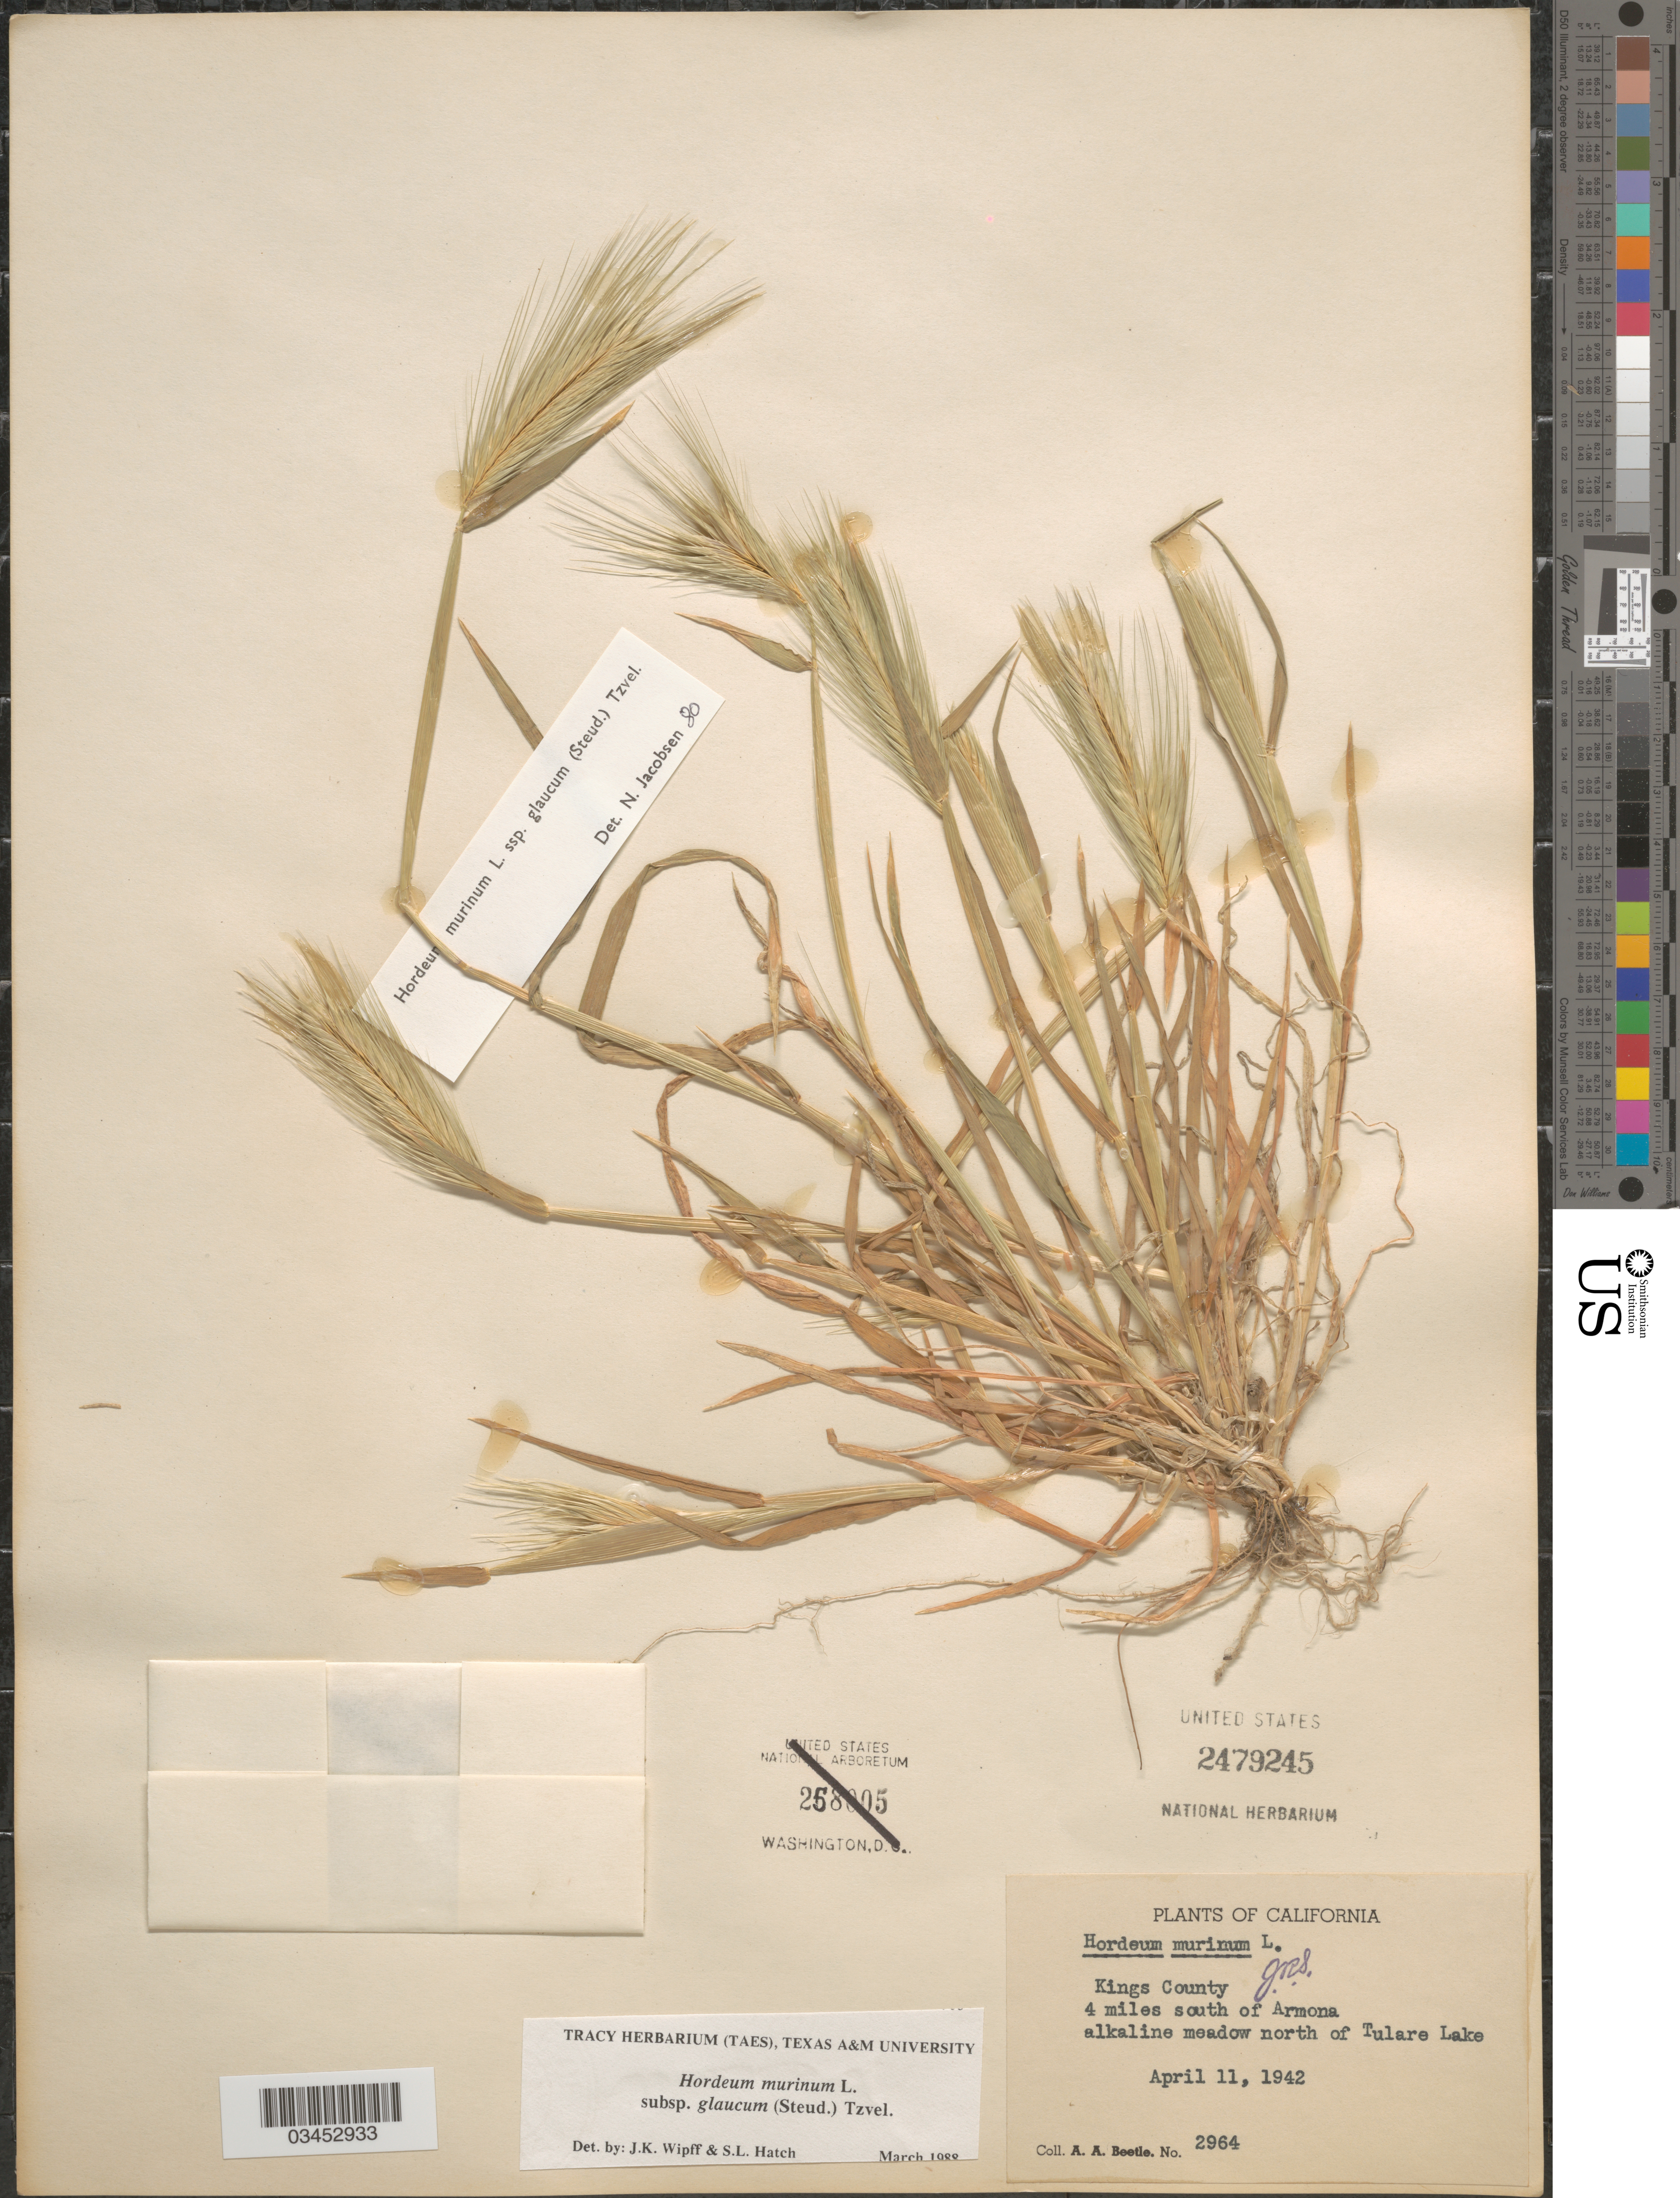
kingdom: Plantae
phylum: Tracheophyta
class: Liliopsida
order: Poales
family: Poaceae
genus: Hordeum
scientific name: Hordeum murinum subsp. glaucum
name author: (Steud.) Tzvelev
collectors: A. A. Beetle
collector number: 2964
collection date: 1942-04-11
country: United States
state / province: California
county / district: Kings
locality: Kings County. 4 miles south of Armona alkaline meadow north of Tulare Lake.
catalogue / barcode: US 2479245